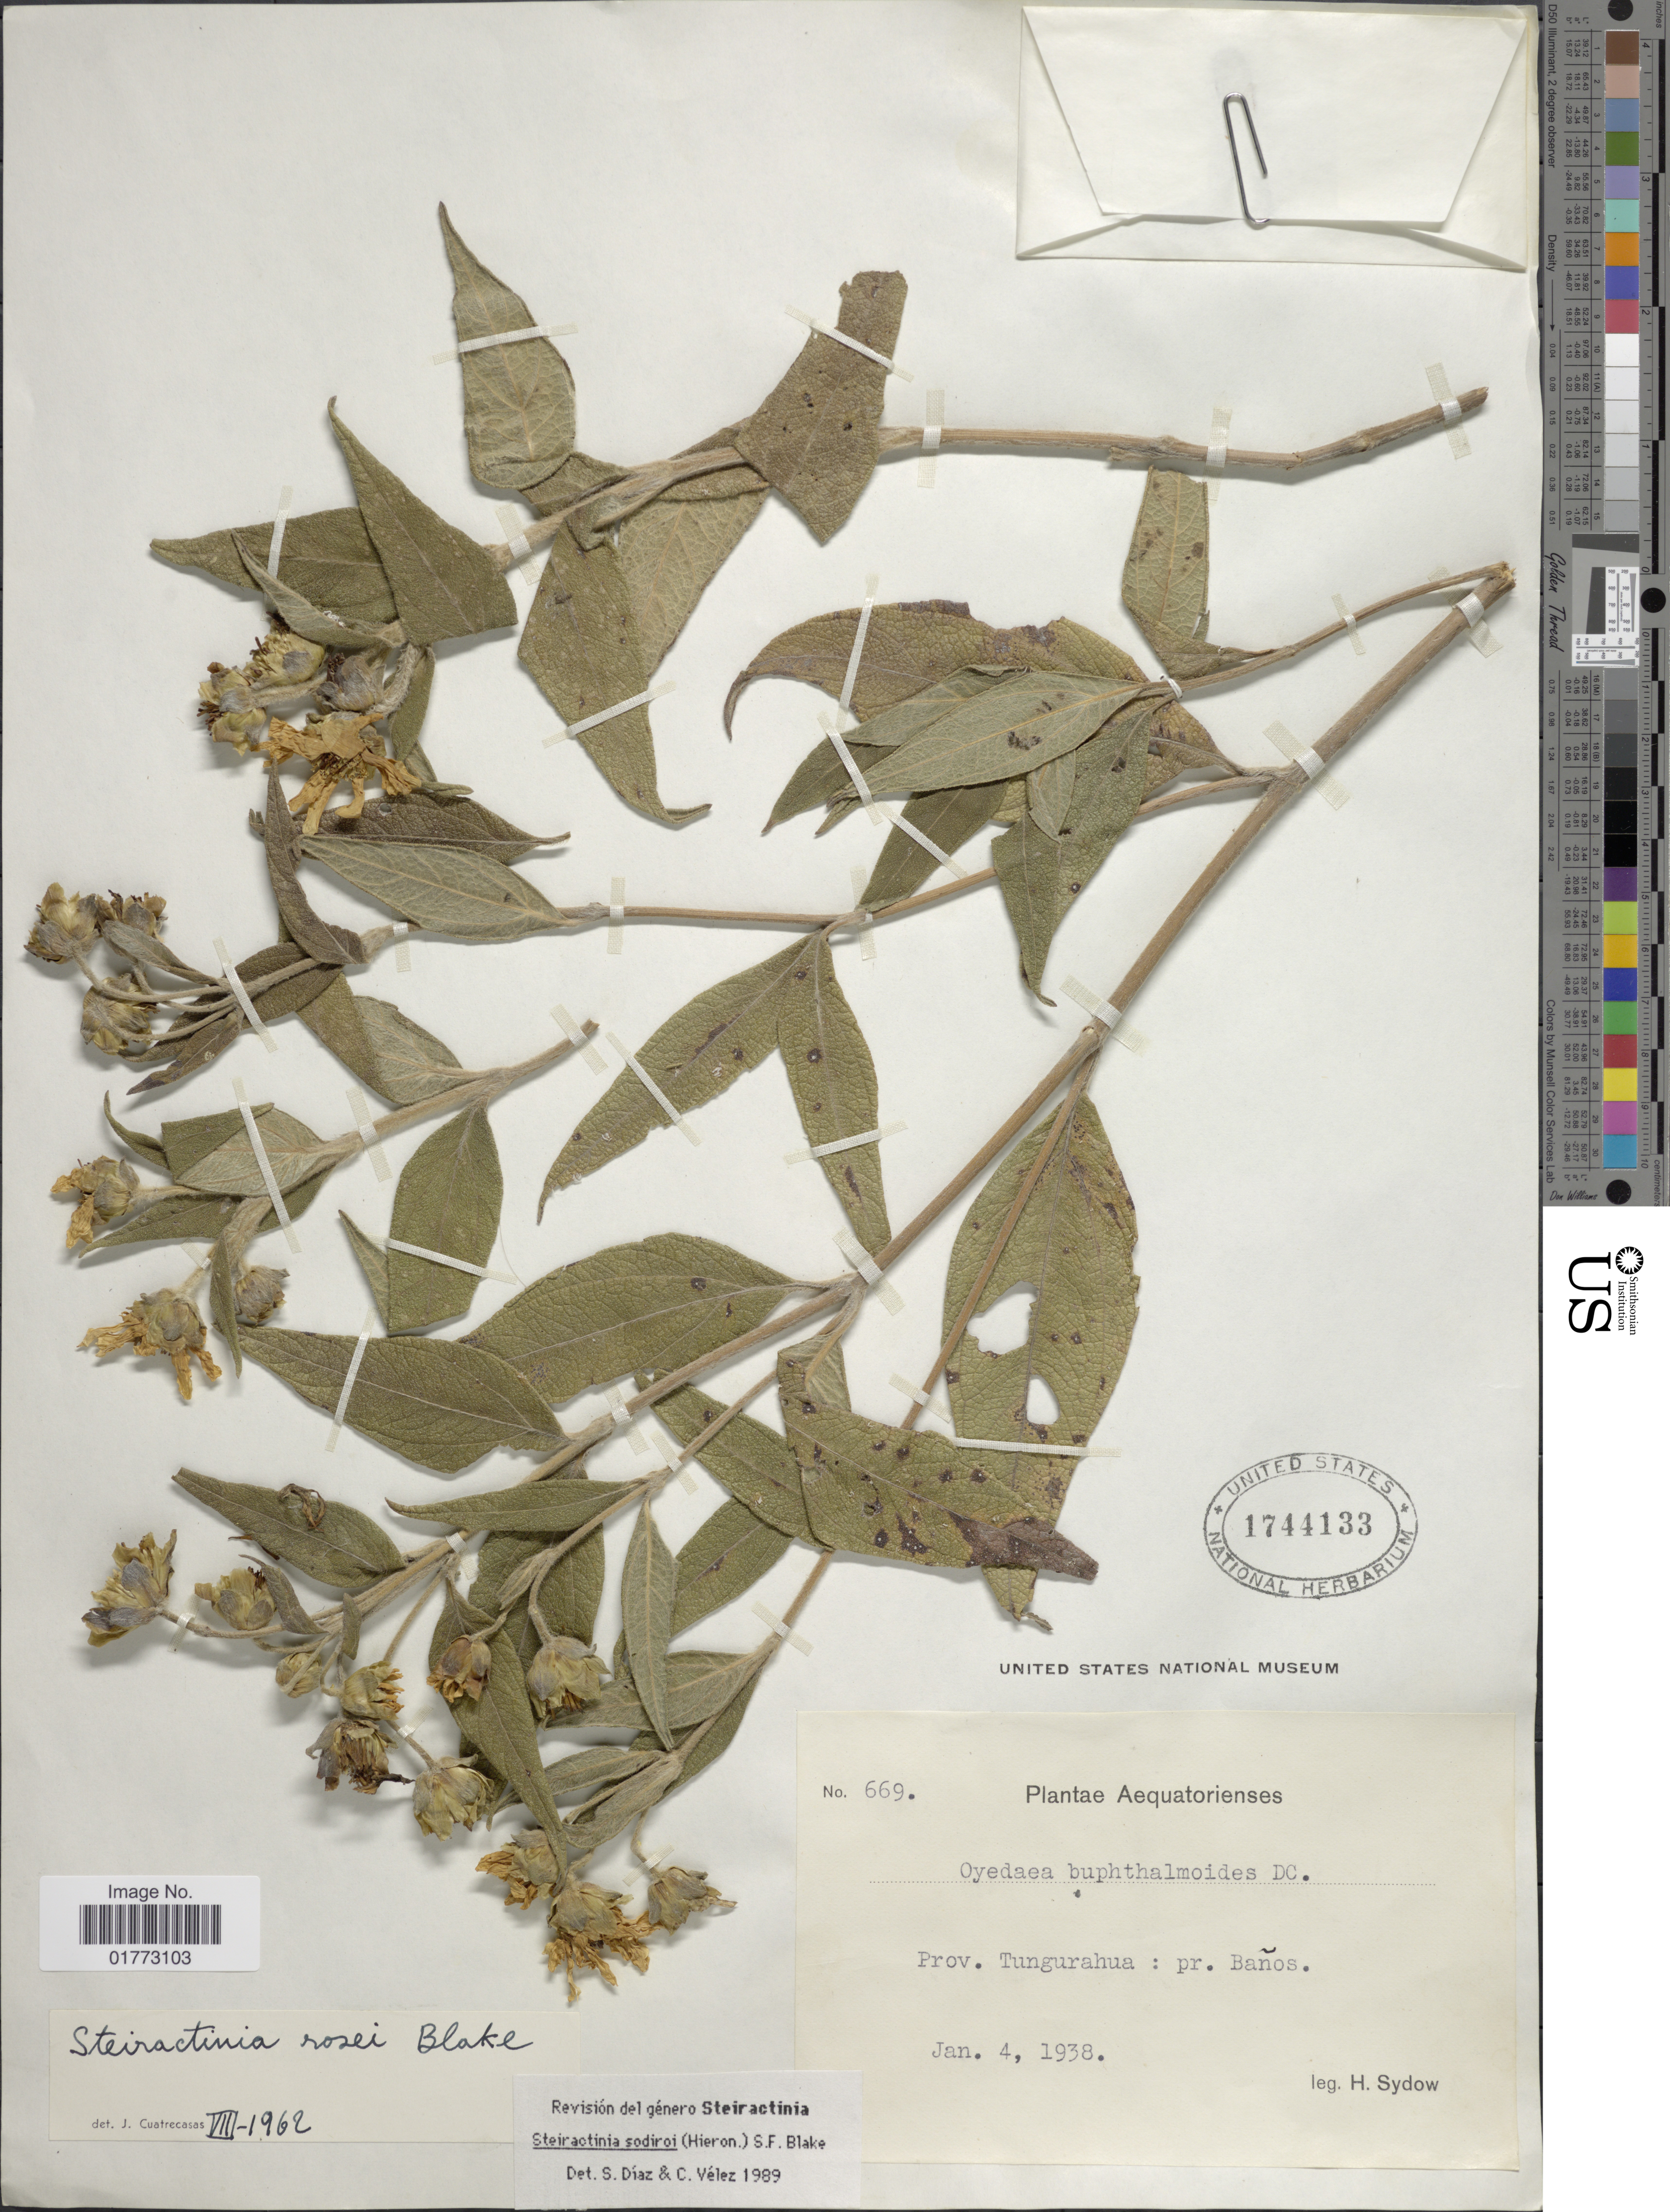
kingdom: Plantae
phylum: Tracheophyta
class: Magnoliopsida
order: Asterales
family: Asteraceae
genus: Steiractinia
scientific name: Steiractinia sodiroi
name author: (Hieron. ex Sodiro) S.F. Blake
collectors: H. Sydow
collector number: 669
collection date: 1938-01-04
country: Ecuador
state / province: Tungurahua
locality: Pr. Banos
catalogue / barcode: US 1744133